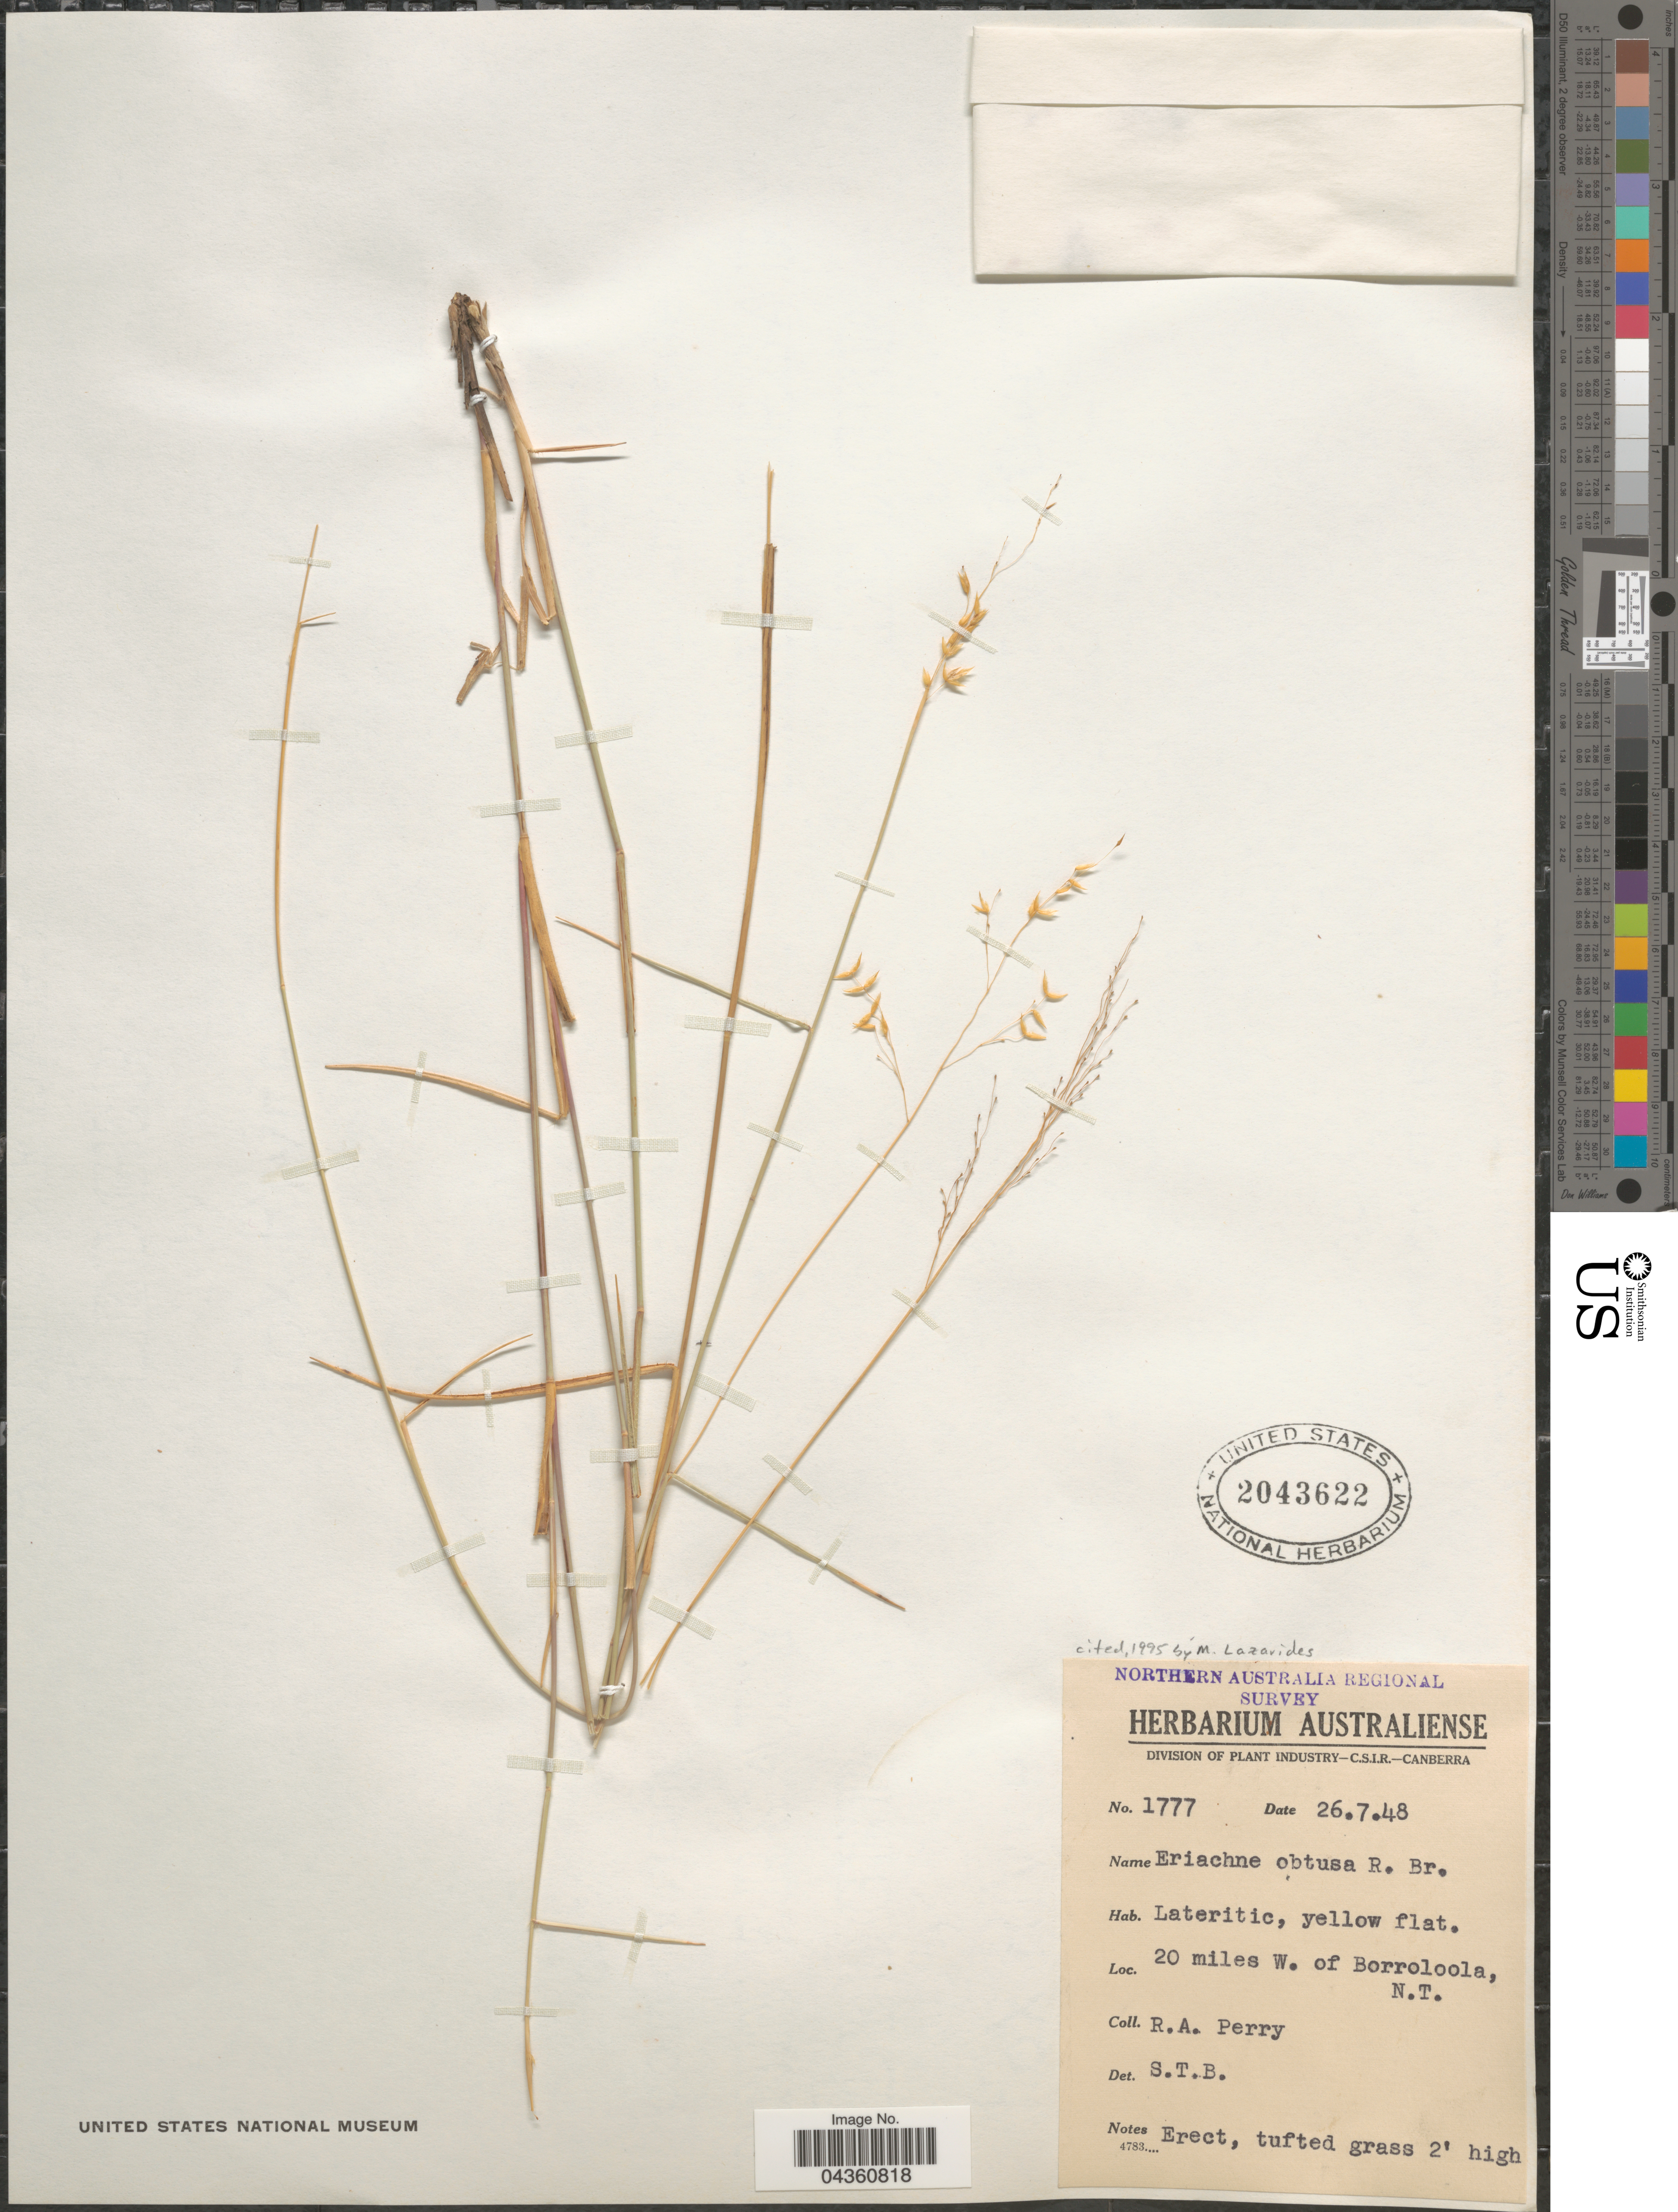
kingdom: Plantae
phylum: Tracheophyta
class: Liliopsida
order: Poales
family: Poaceae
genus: Eriachne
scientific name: Eriachne obtusa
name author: R. Br.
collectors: Perry, R. A.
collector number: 1777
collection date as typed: Transcribed d/m/y: 26/7/48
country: Australia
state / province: Northern Territory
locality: Northern Australia Regional Survey. 20 miles W. of Borroloola.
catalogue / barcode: US 2043622